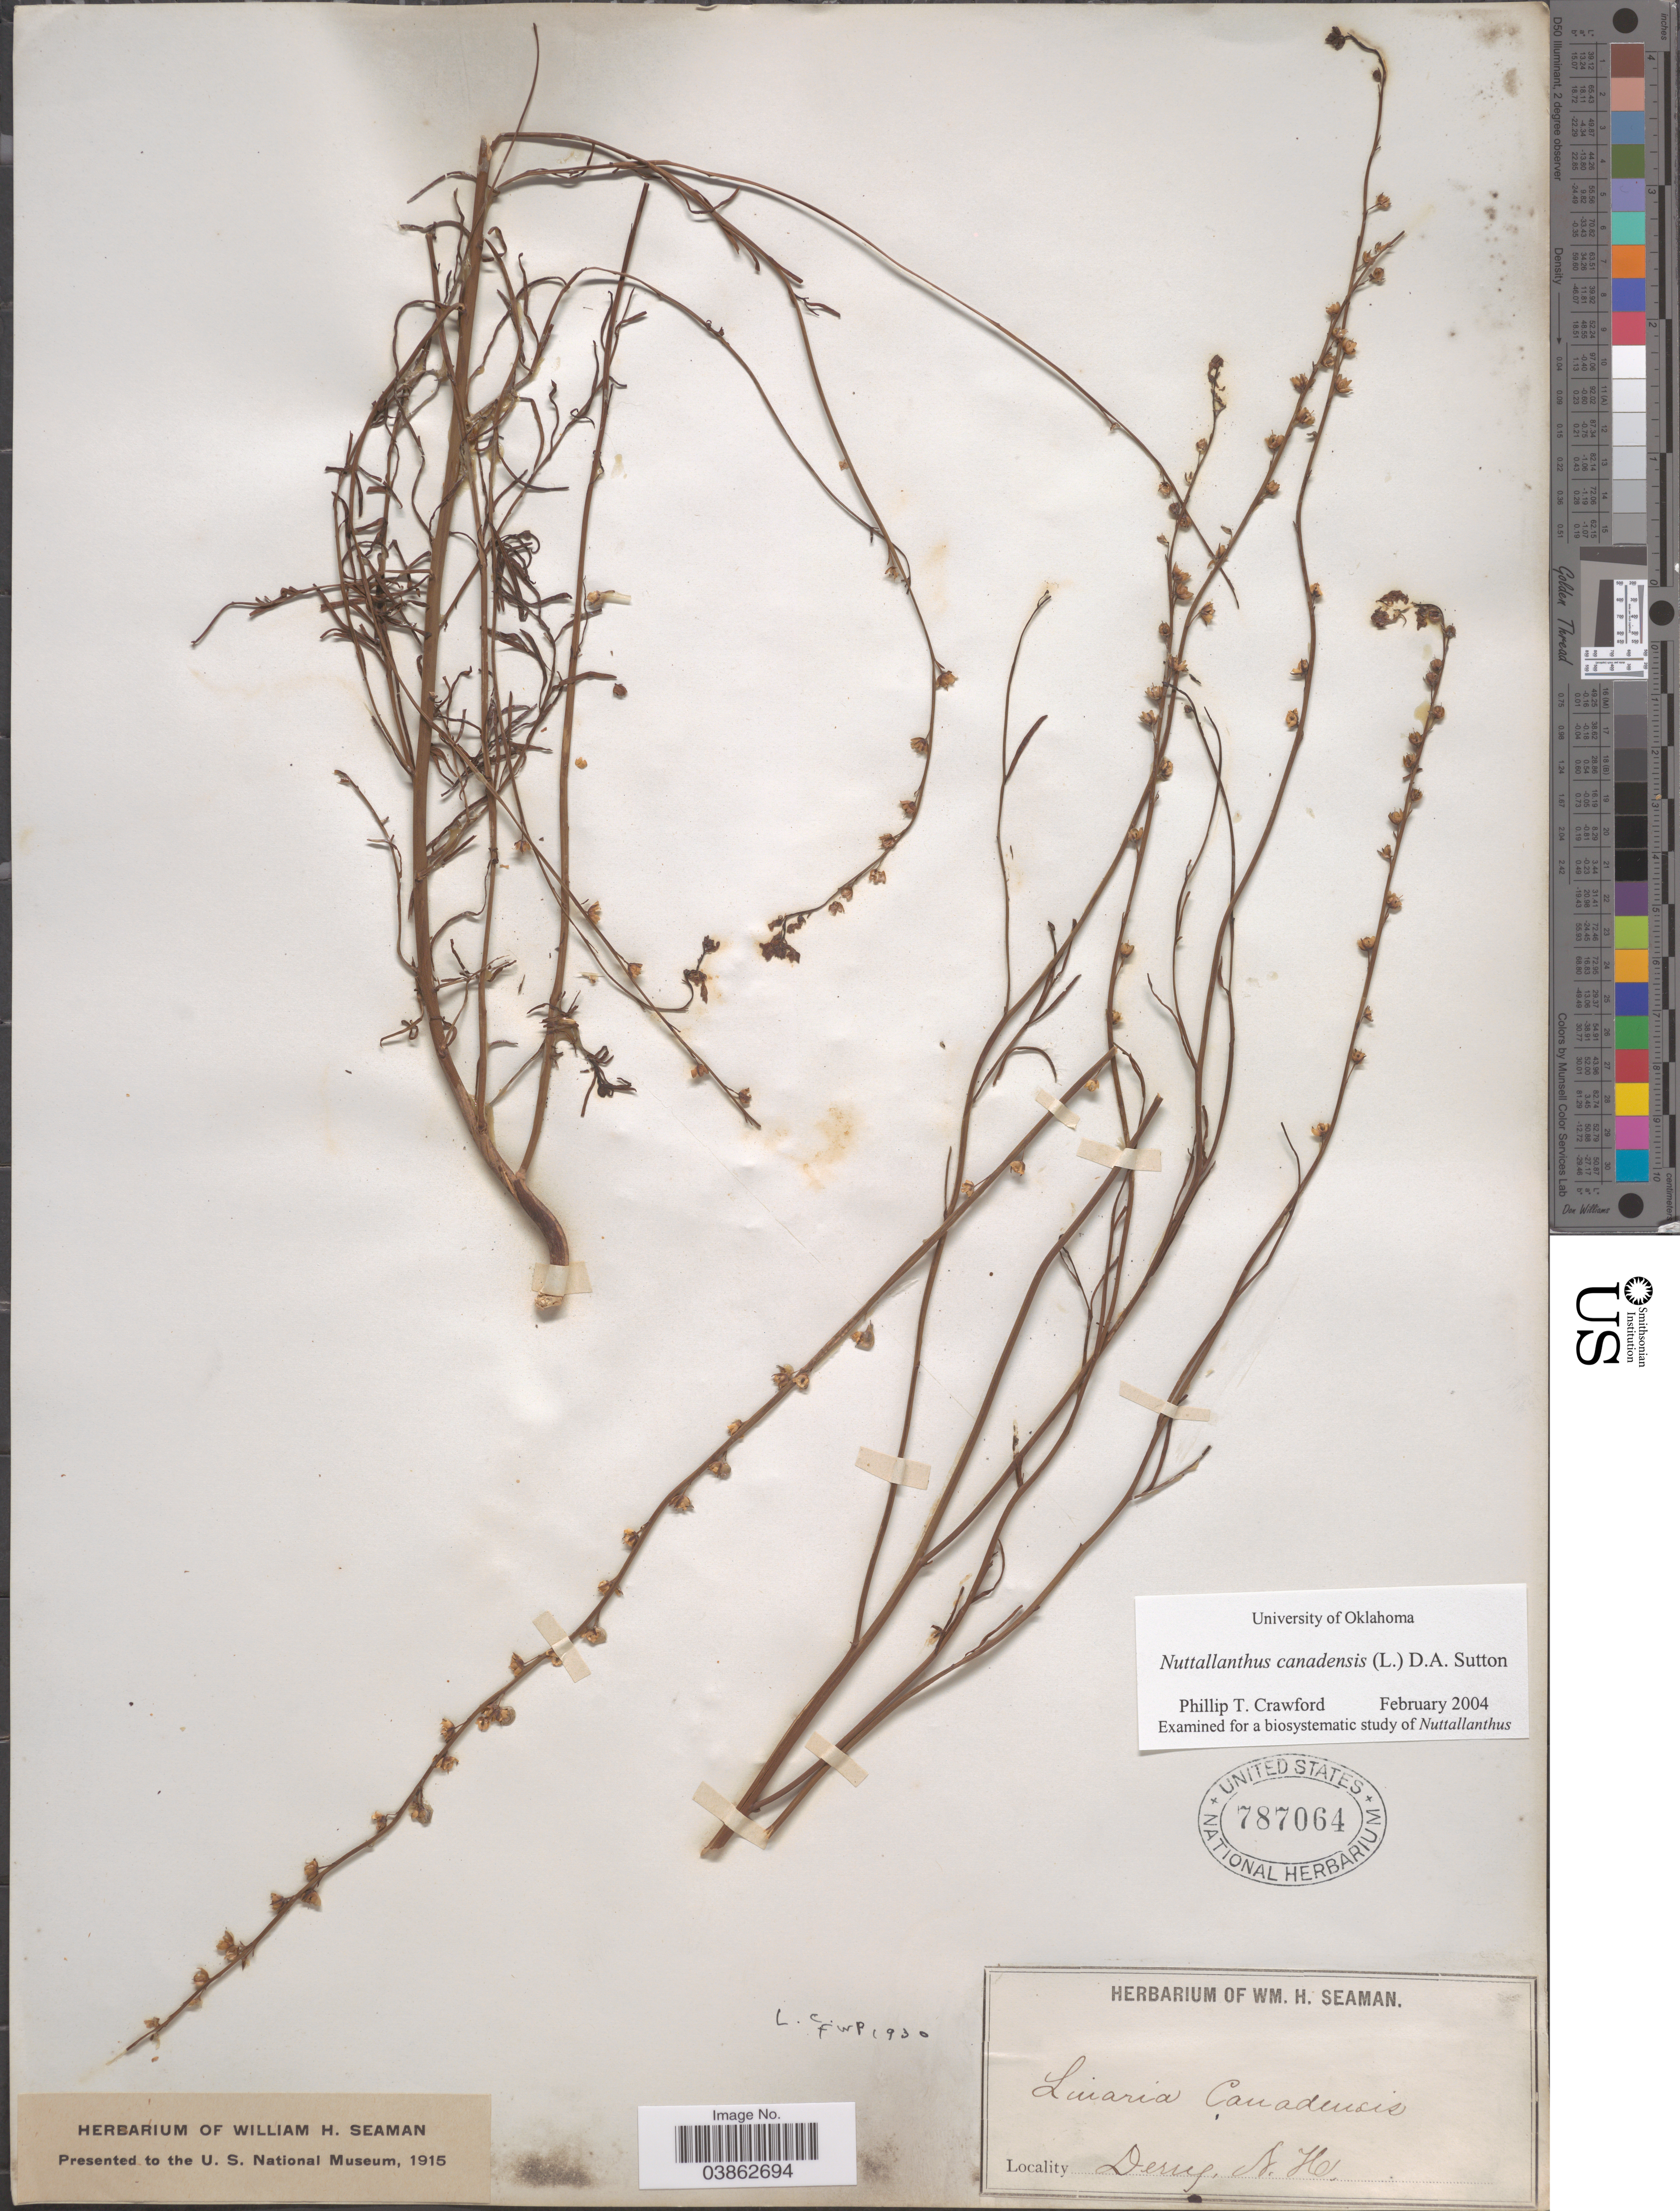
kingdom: Plantae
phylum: Tracheophyta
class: Magnoliopsida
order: Lamiales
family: Plantaginaceae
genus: Linaria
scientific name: Linaria canadensis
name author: (L.) Dum. Cours.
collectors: Ex herb. W. H. Seaman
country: United States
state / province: New Hampshire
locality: Derry.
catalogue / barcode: US 787064